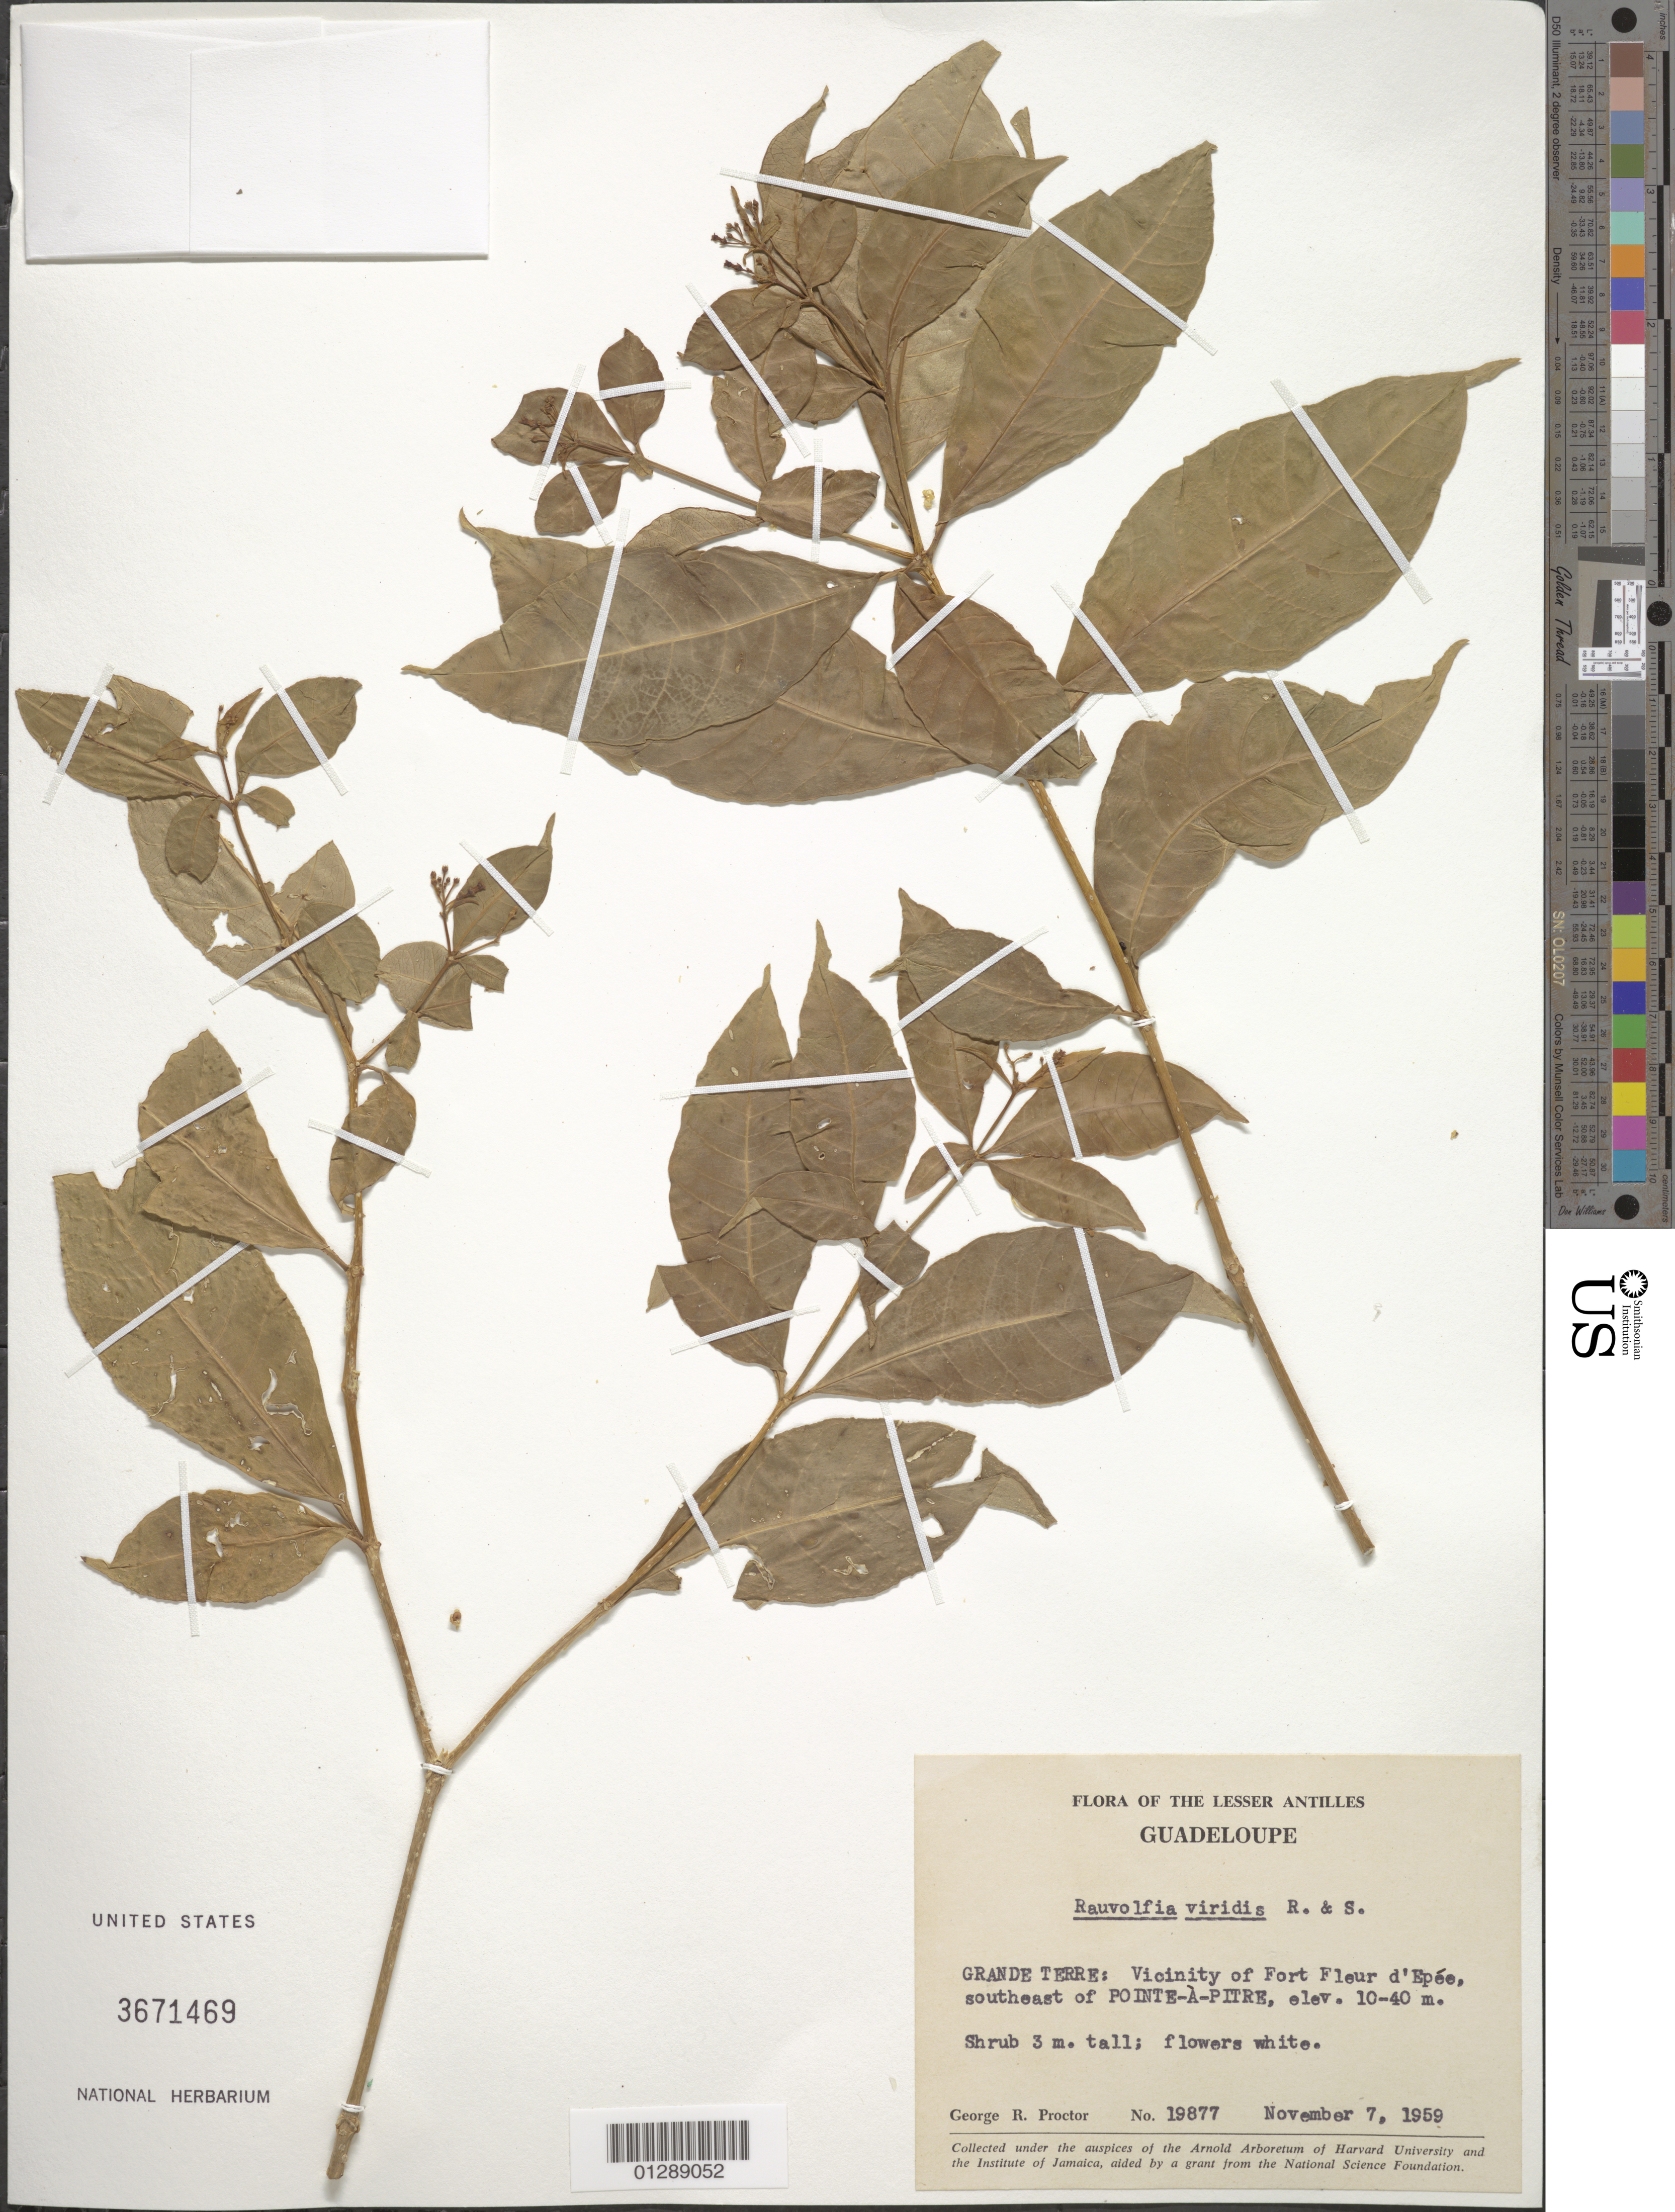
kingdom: Plantae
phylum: Tracheophyta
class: Magnoliopsida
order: Gentianales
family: Apocynaceae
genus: Rauvolfia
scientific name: Rauvolfia viridis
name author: Willd. ex Roem. & Schult.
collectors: G. R. Proctor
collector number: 19877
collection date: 1959-11-07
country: Guadeloupe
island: Grande-Terre I.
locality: Fort Fleur d'Epée, SE of Pointe-à-Pitre.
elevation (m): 3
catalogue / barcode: US 3671469